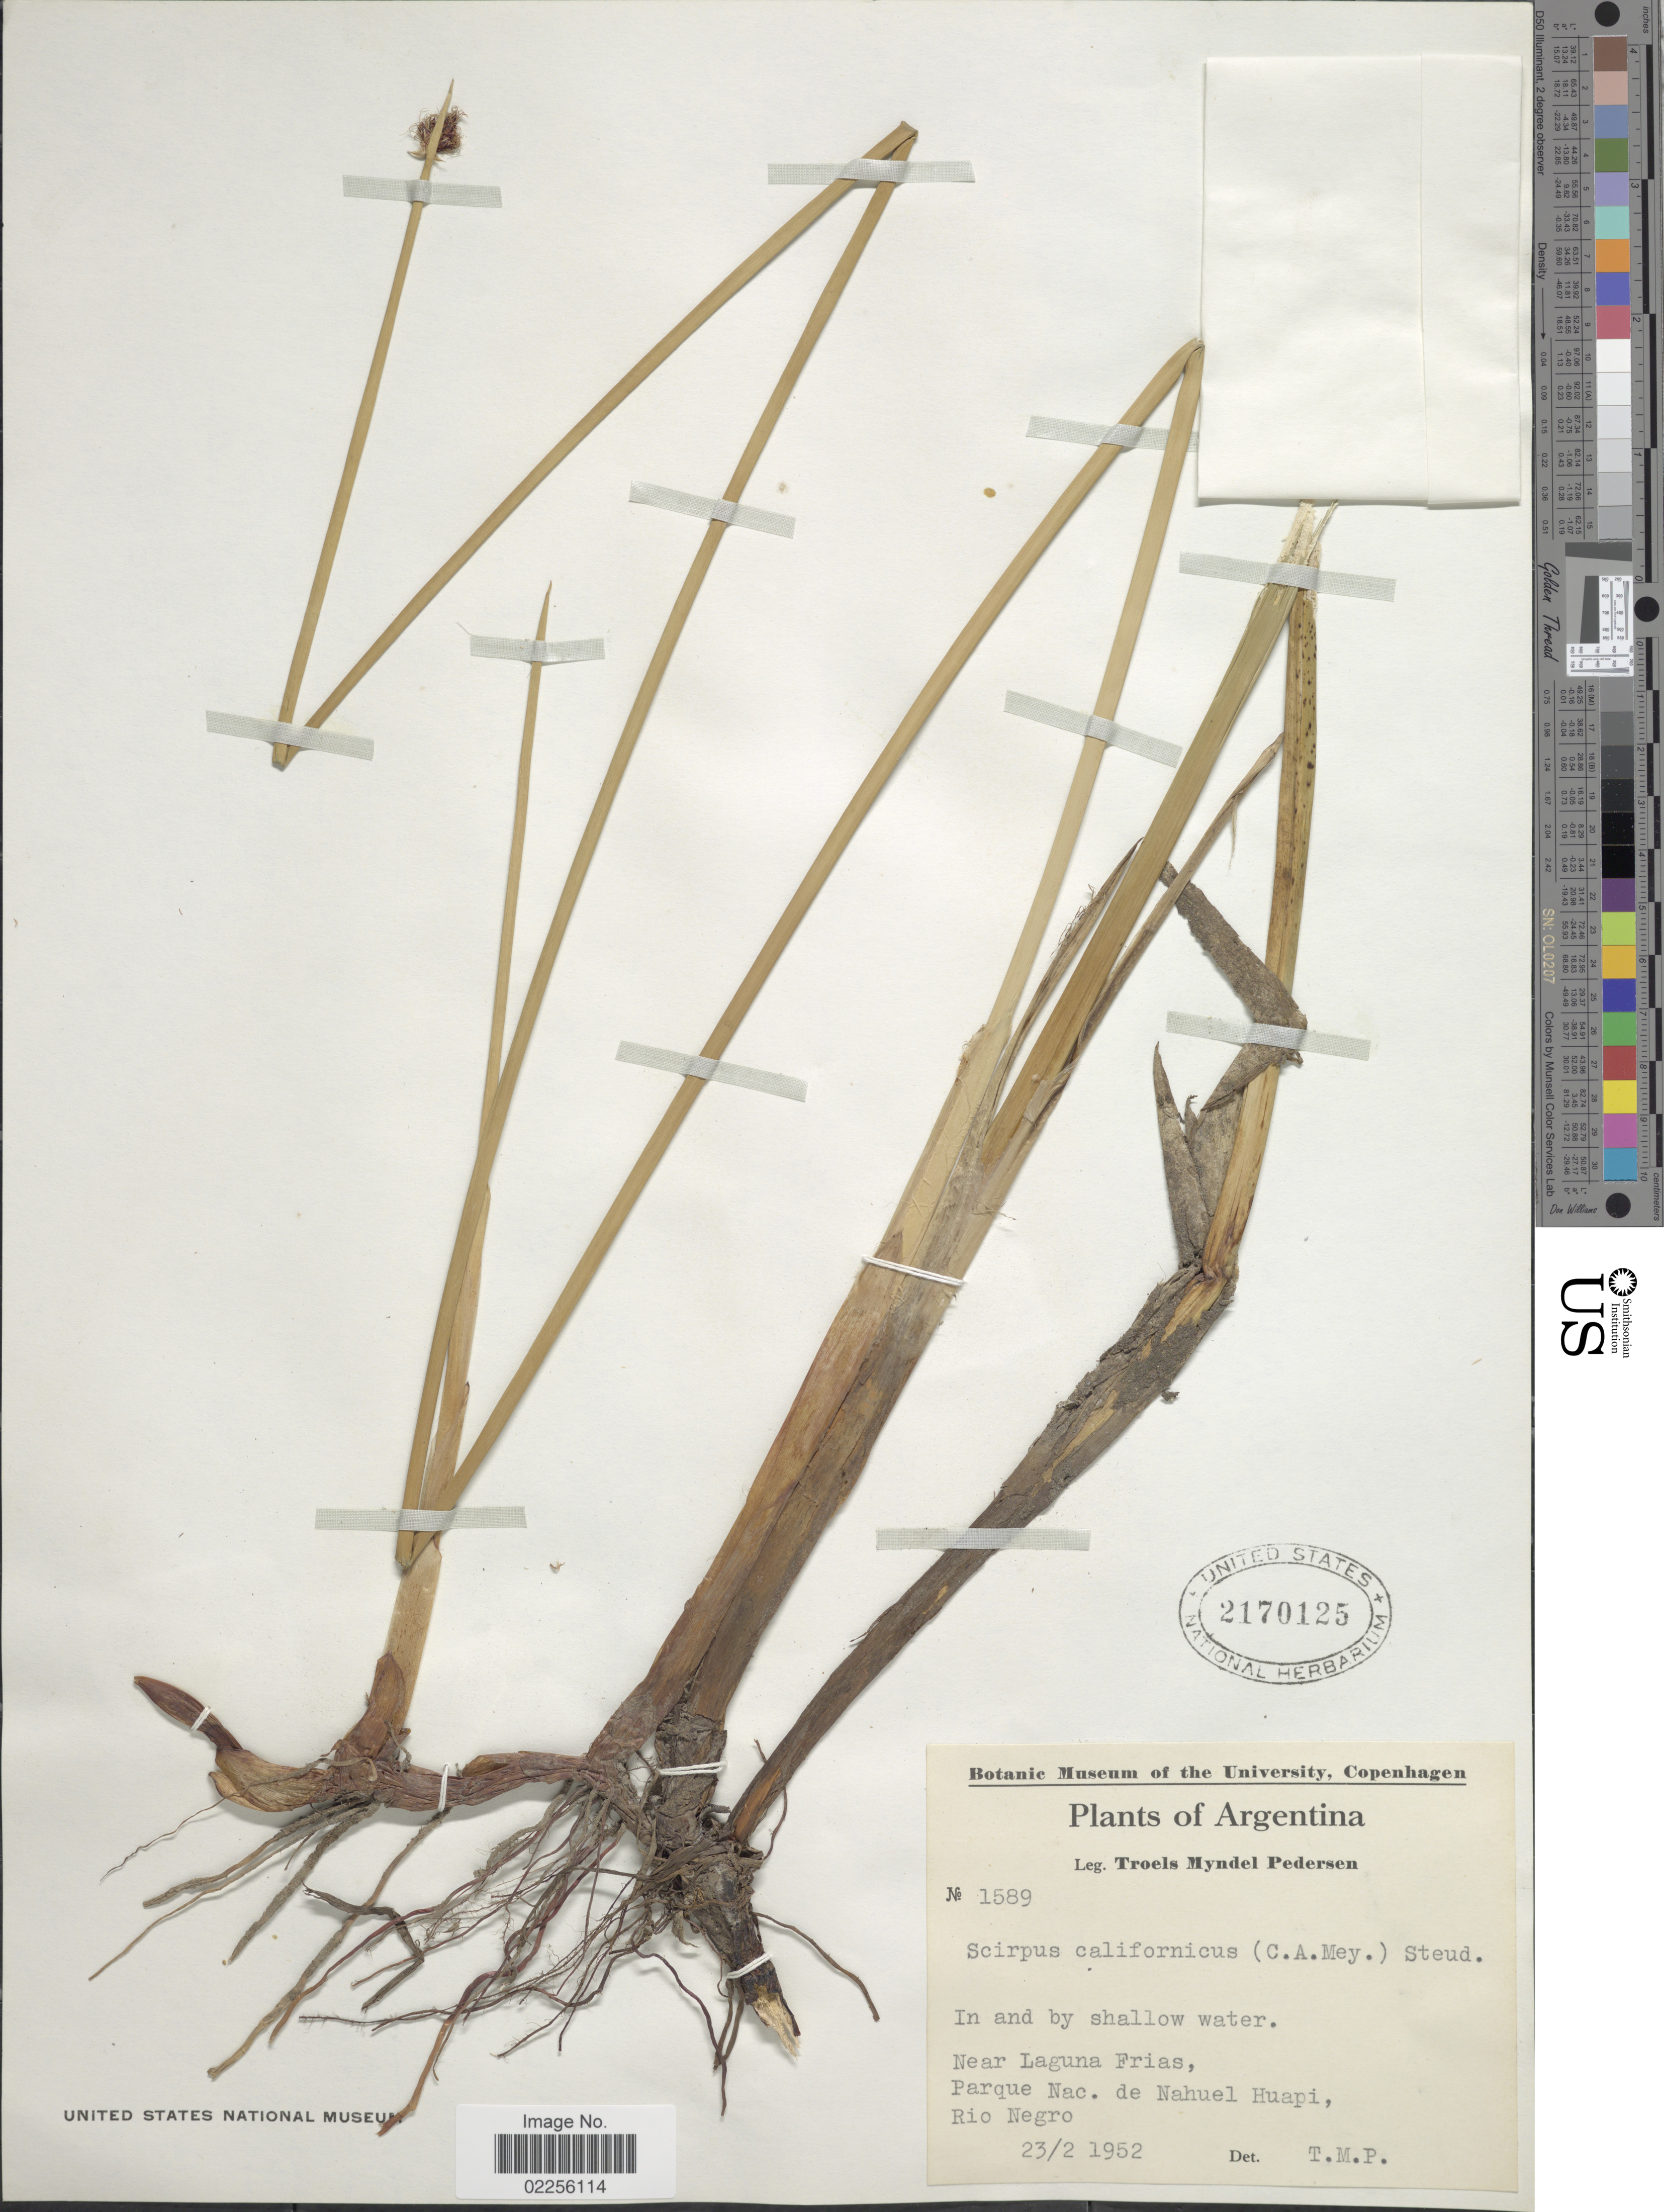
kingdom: Plantae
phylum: Tracheophyta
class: Liliopsida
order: Poales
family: Cyperaceae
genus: Schoenoplectus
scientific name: Schoenoplectus californicus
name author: (C.A. Mey.) Soják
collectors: T. Pederson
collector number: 1589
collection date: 1952-02-23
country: Argentina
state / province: Rio Negro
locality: In and by shallow water, Near Laguna Frias, parque Nac. de Nahuel Huapi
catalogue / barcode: US 2170125